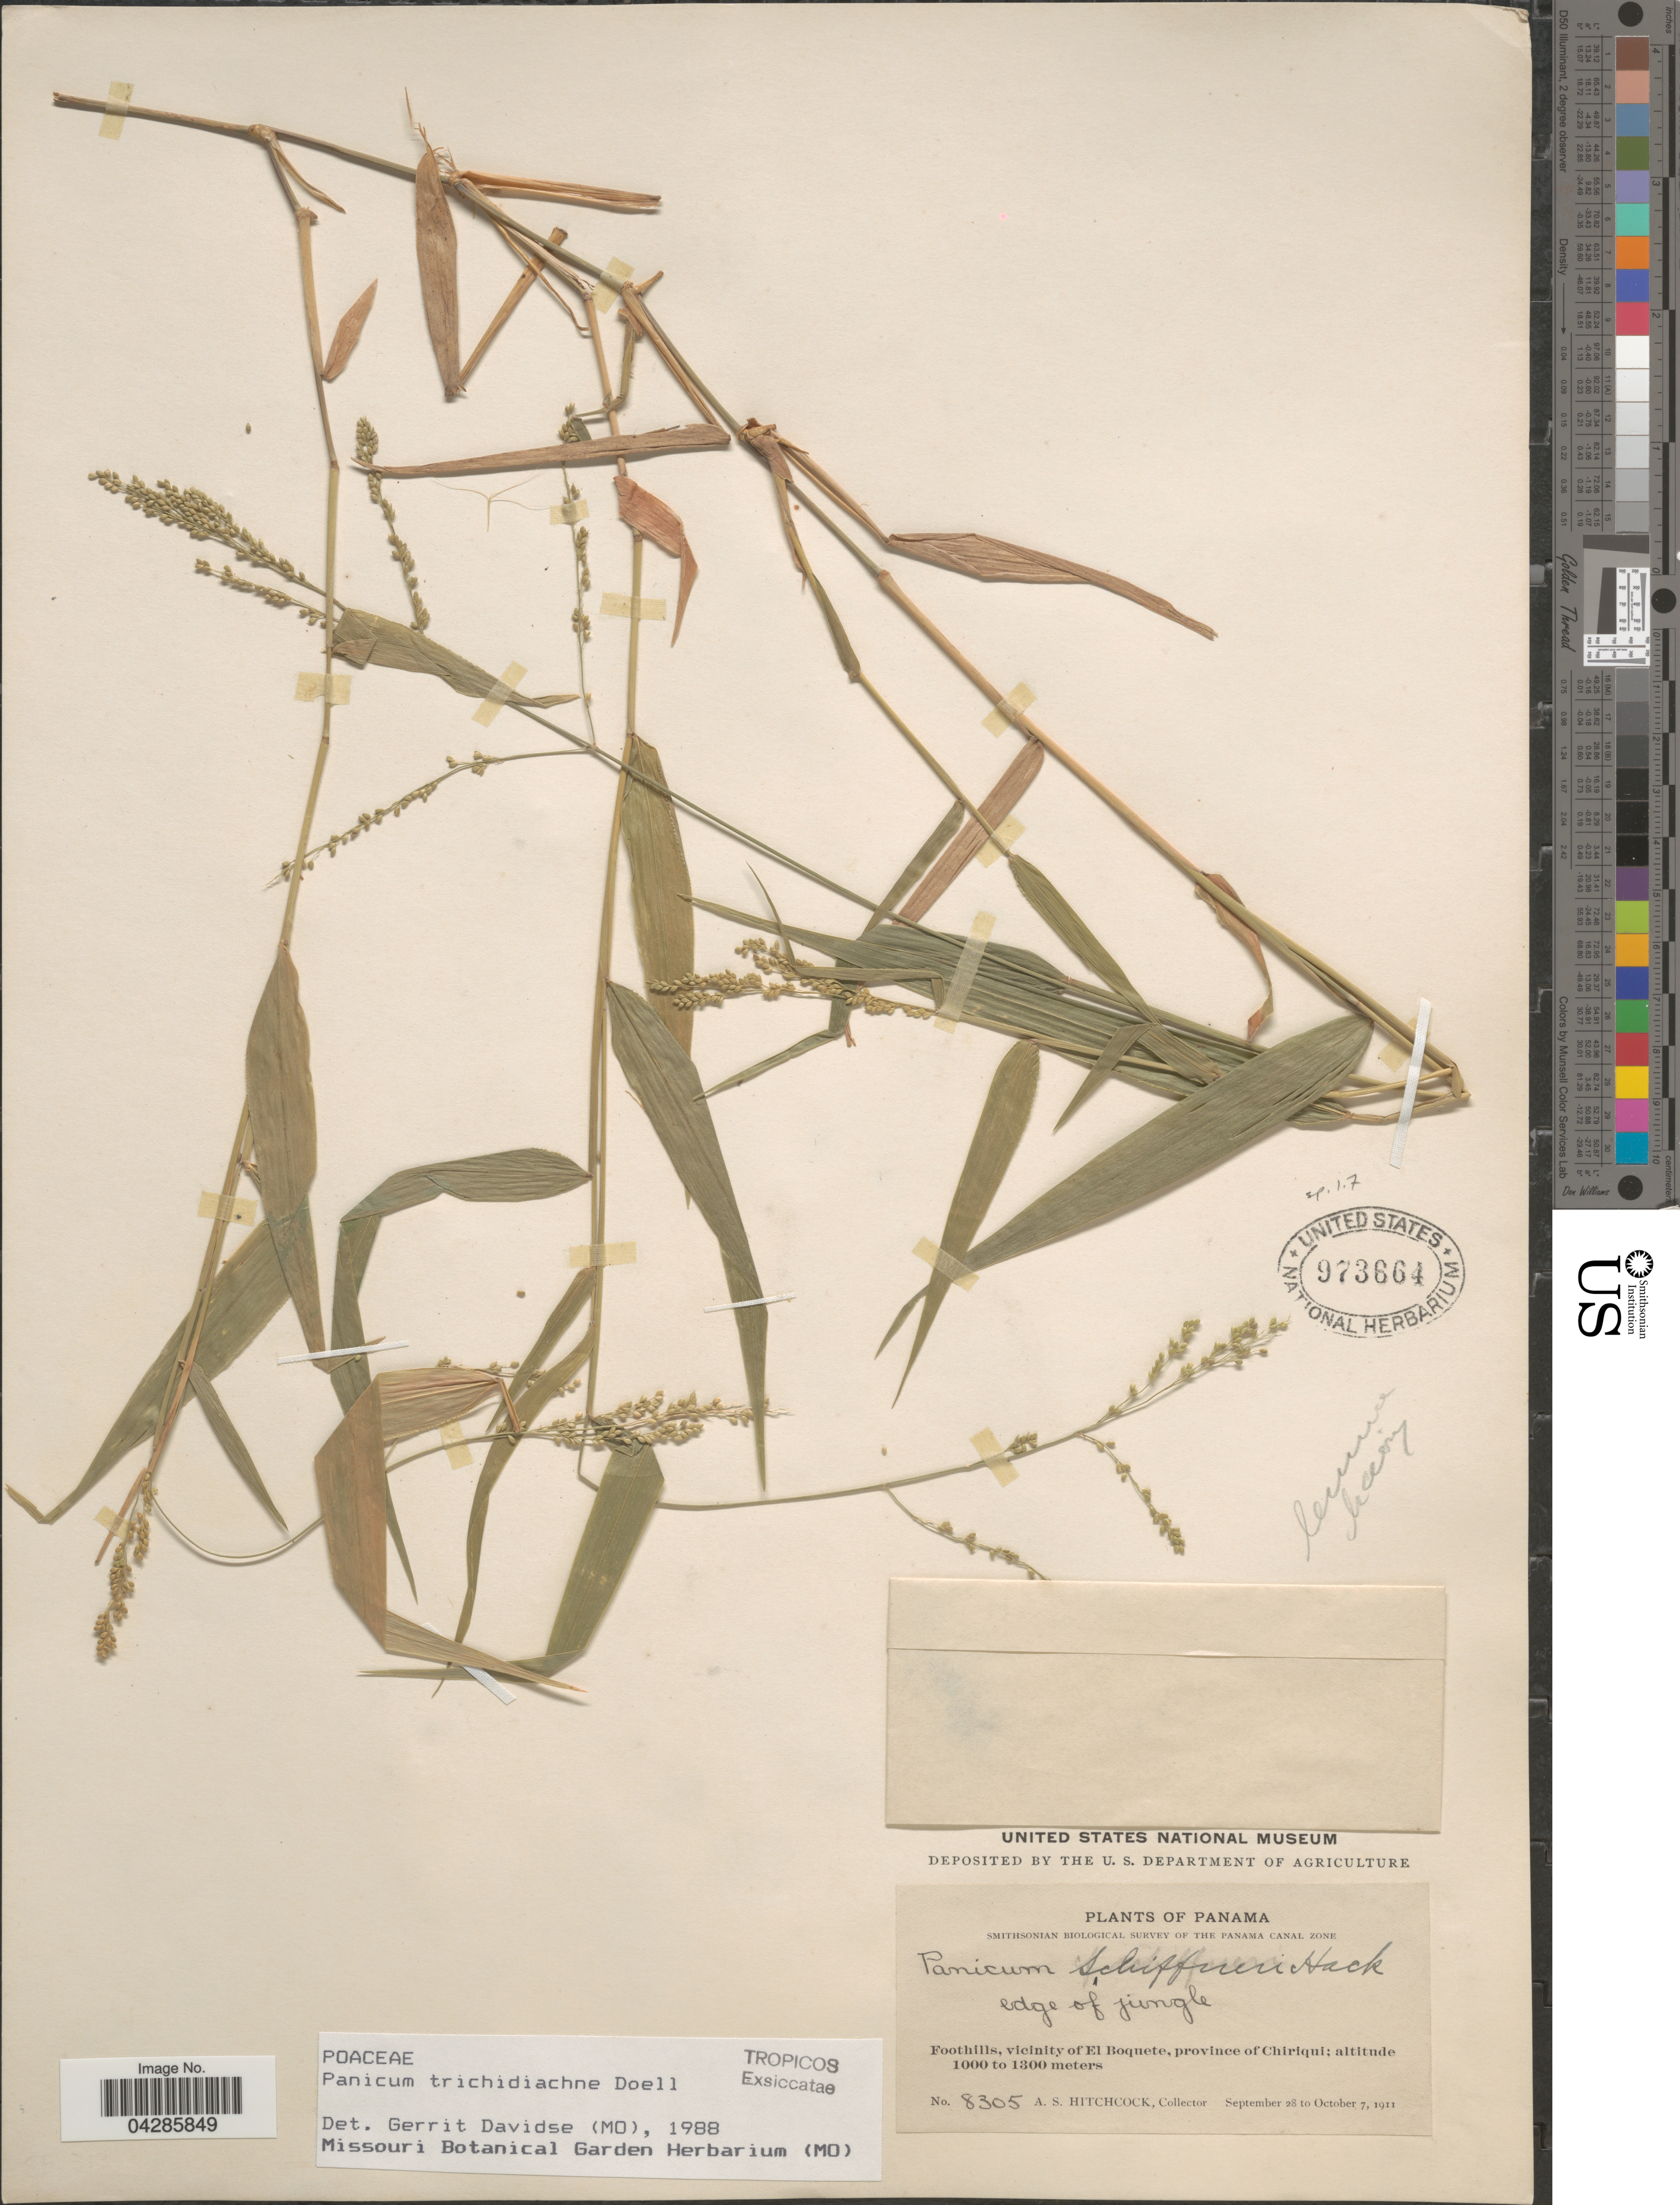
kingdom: Plantae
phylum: Tracheophyta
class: Liliopsida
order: Poales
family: Poaceae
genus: Morronea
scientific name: Morronea trichidiachnis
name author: (Döll) Zuloaga & Scataglini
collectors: A. S. Hitchcock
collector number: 8305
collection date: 1911-09-28/1911-10-07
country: Panama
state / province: Chiriqui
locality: Smithsonian Biological Survey of the Panama Canal Zone. Edge of jungle. Foothills, vicinity of El Boquete, province of Chiriqui.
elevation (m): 1000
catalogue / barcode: US 973664